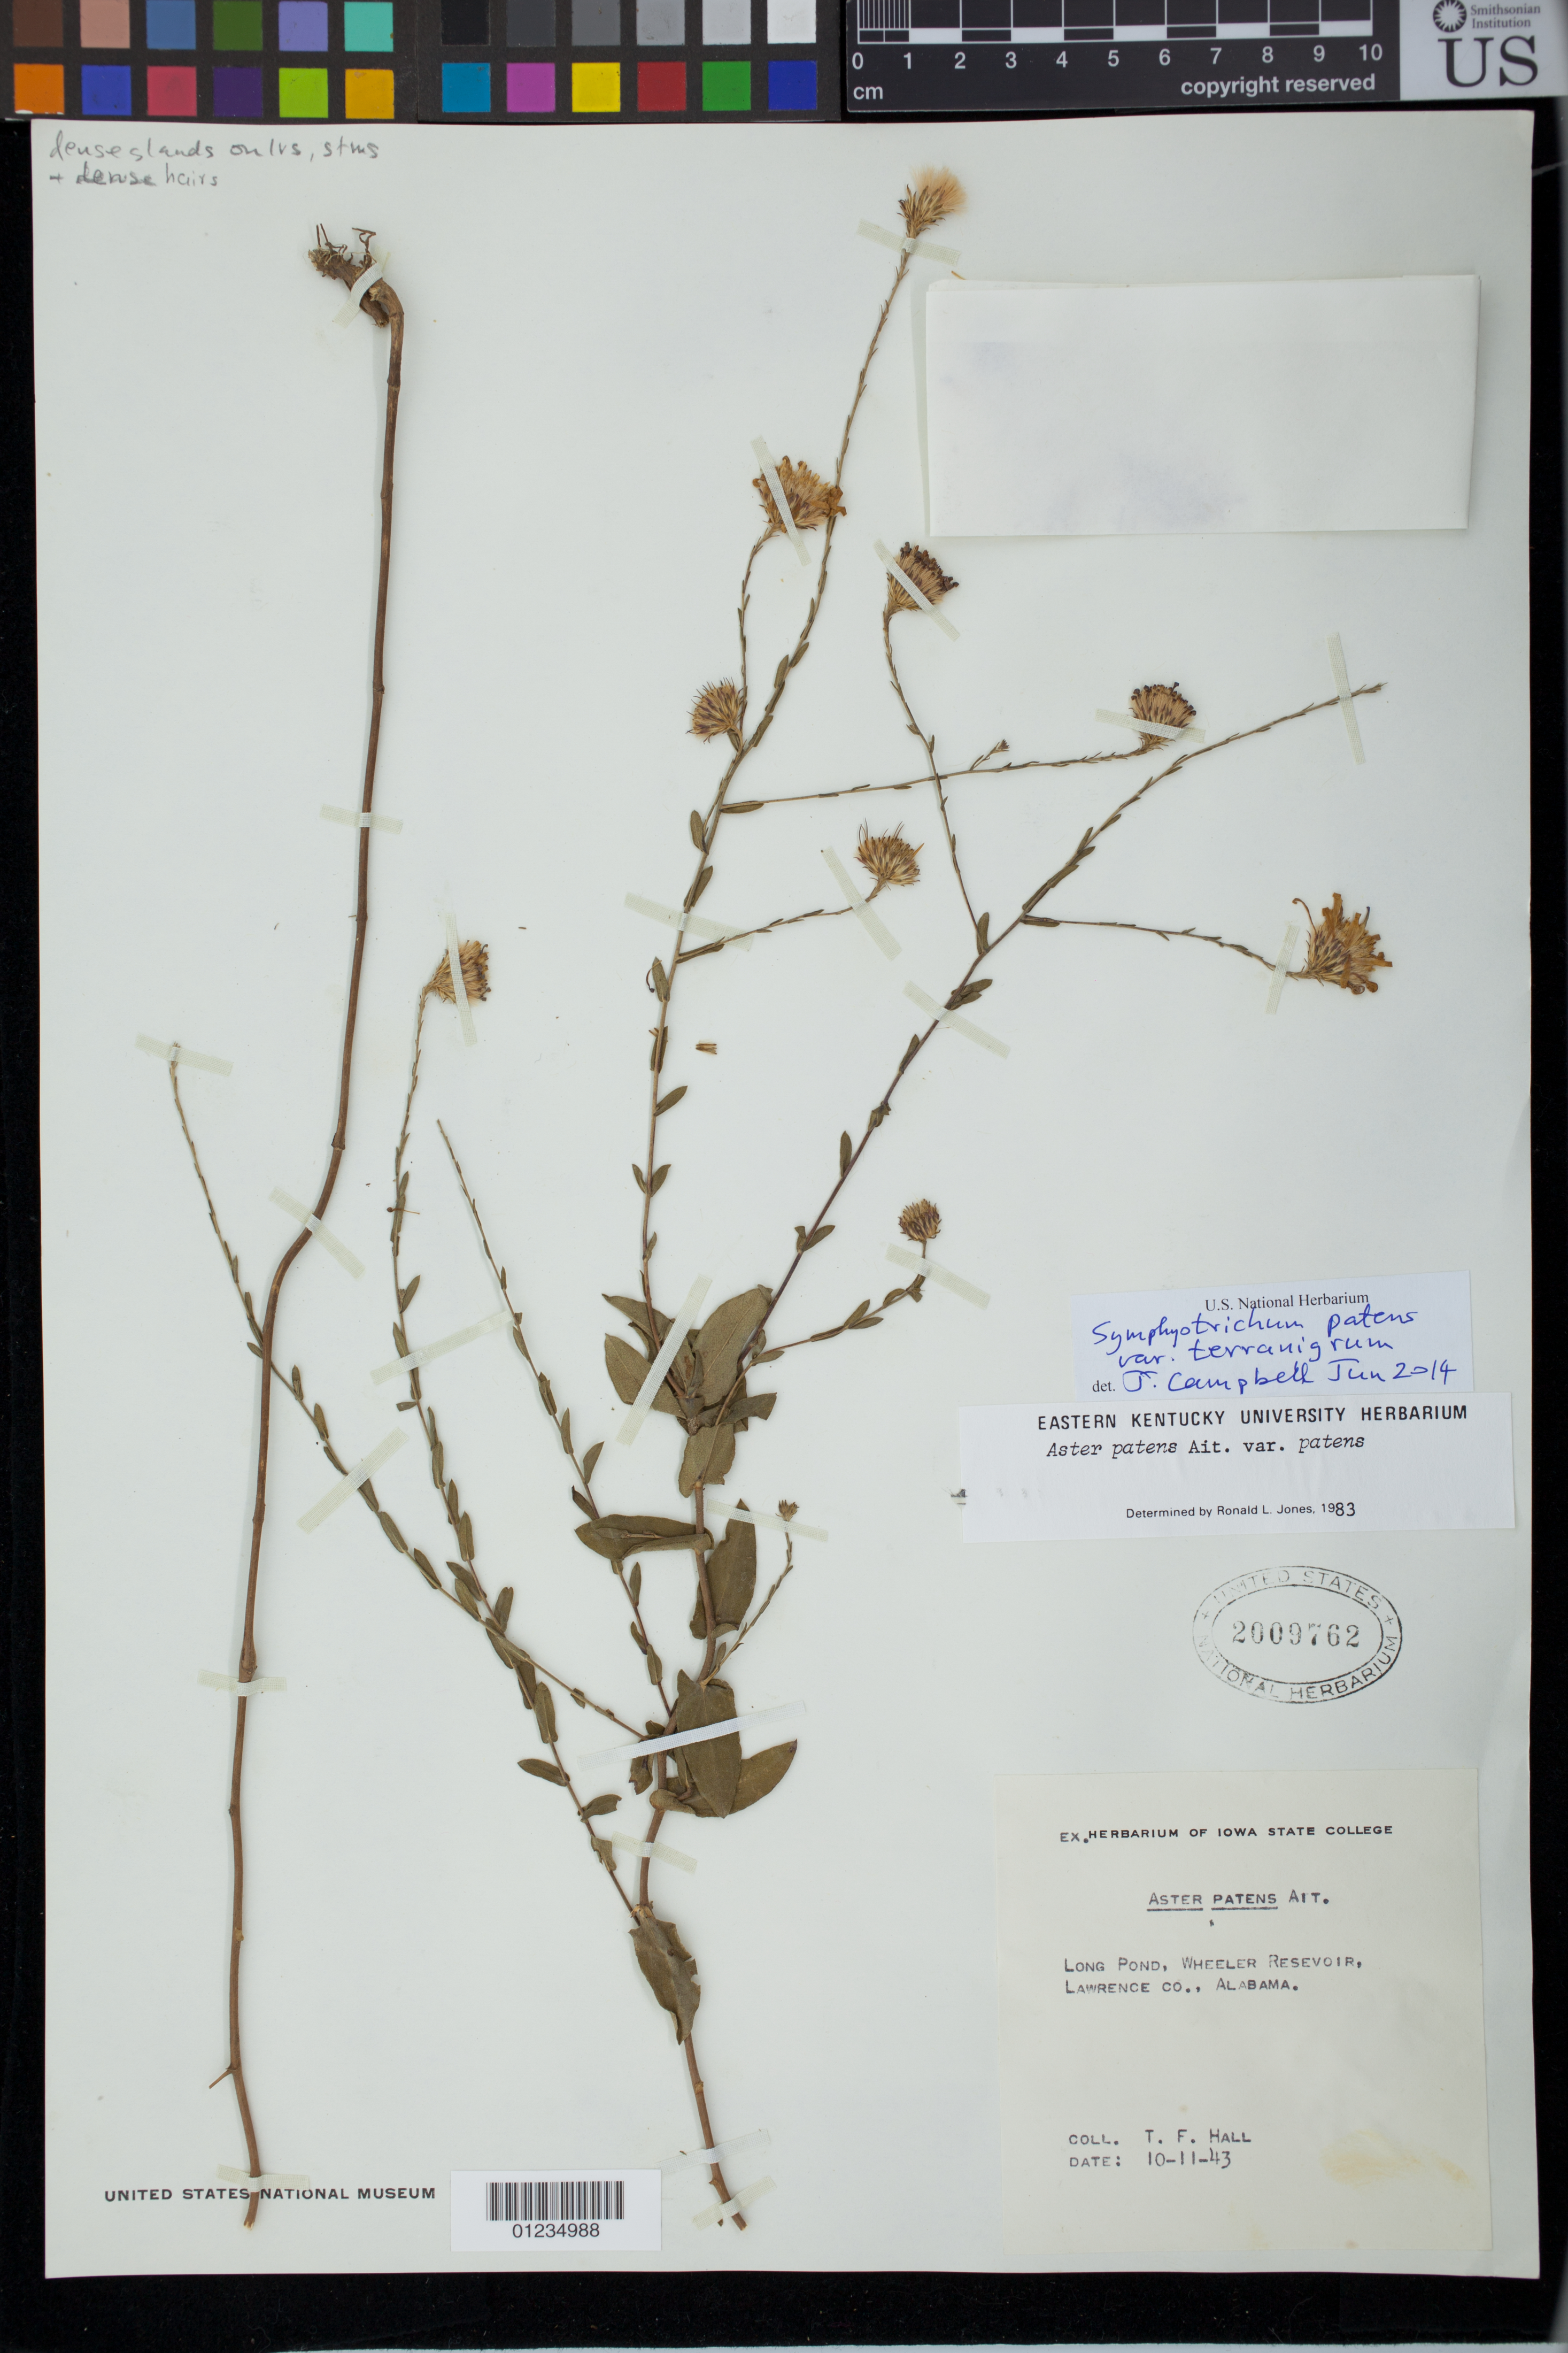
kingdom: Plantae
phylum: Tracheophyta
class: Magnoliopsida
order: Asterales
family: Asteraceae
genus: Symphyotrichum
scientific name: Symphyotrichum patens var. terranigrum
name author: J.J.N. Campb. & W.R. Seymour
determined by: Campbell, J.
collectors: T. Hall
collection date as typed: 10-11-43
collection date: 1943-10-11 or 1943-11-10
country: United States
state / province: Alabama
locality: Long Pond, Wheeler Reservoir, Lawrence Co.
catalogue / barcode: US 2009762